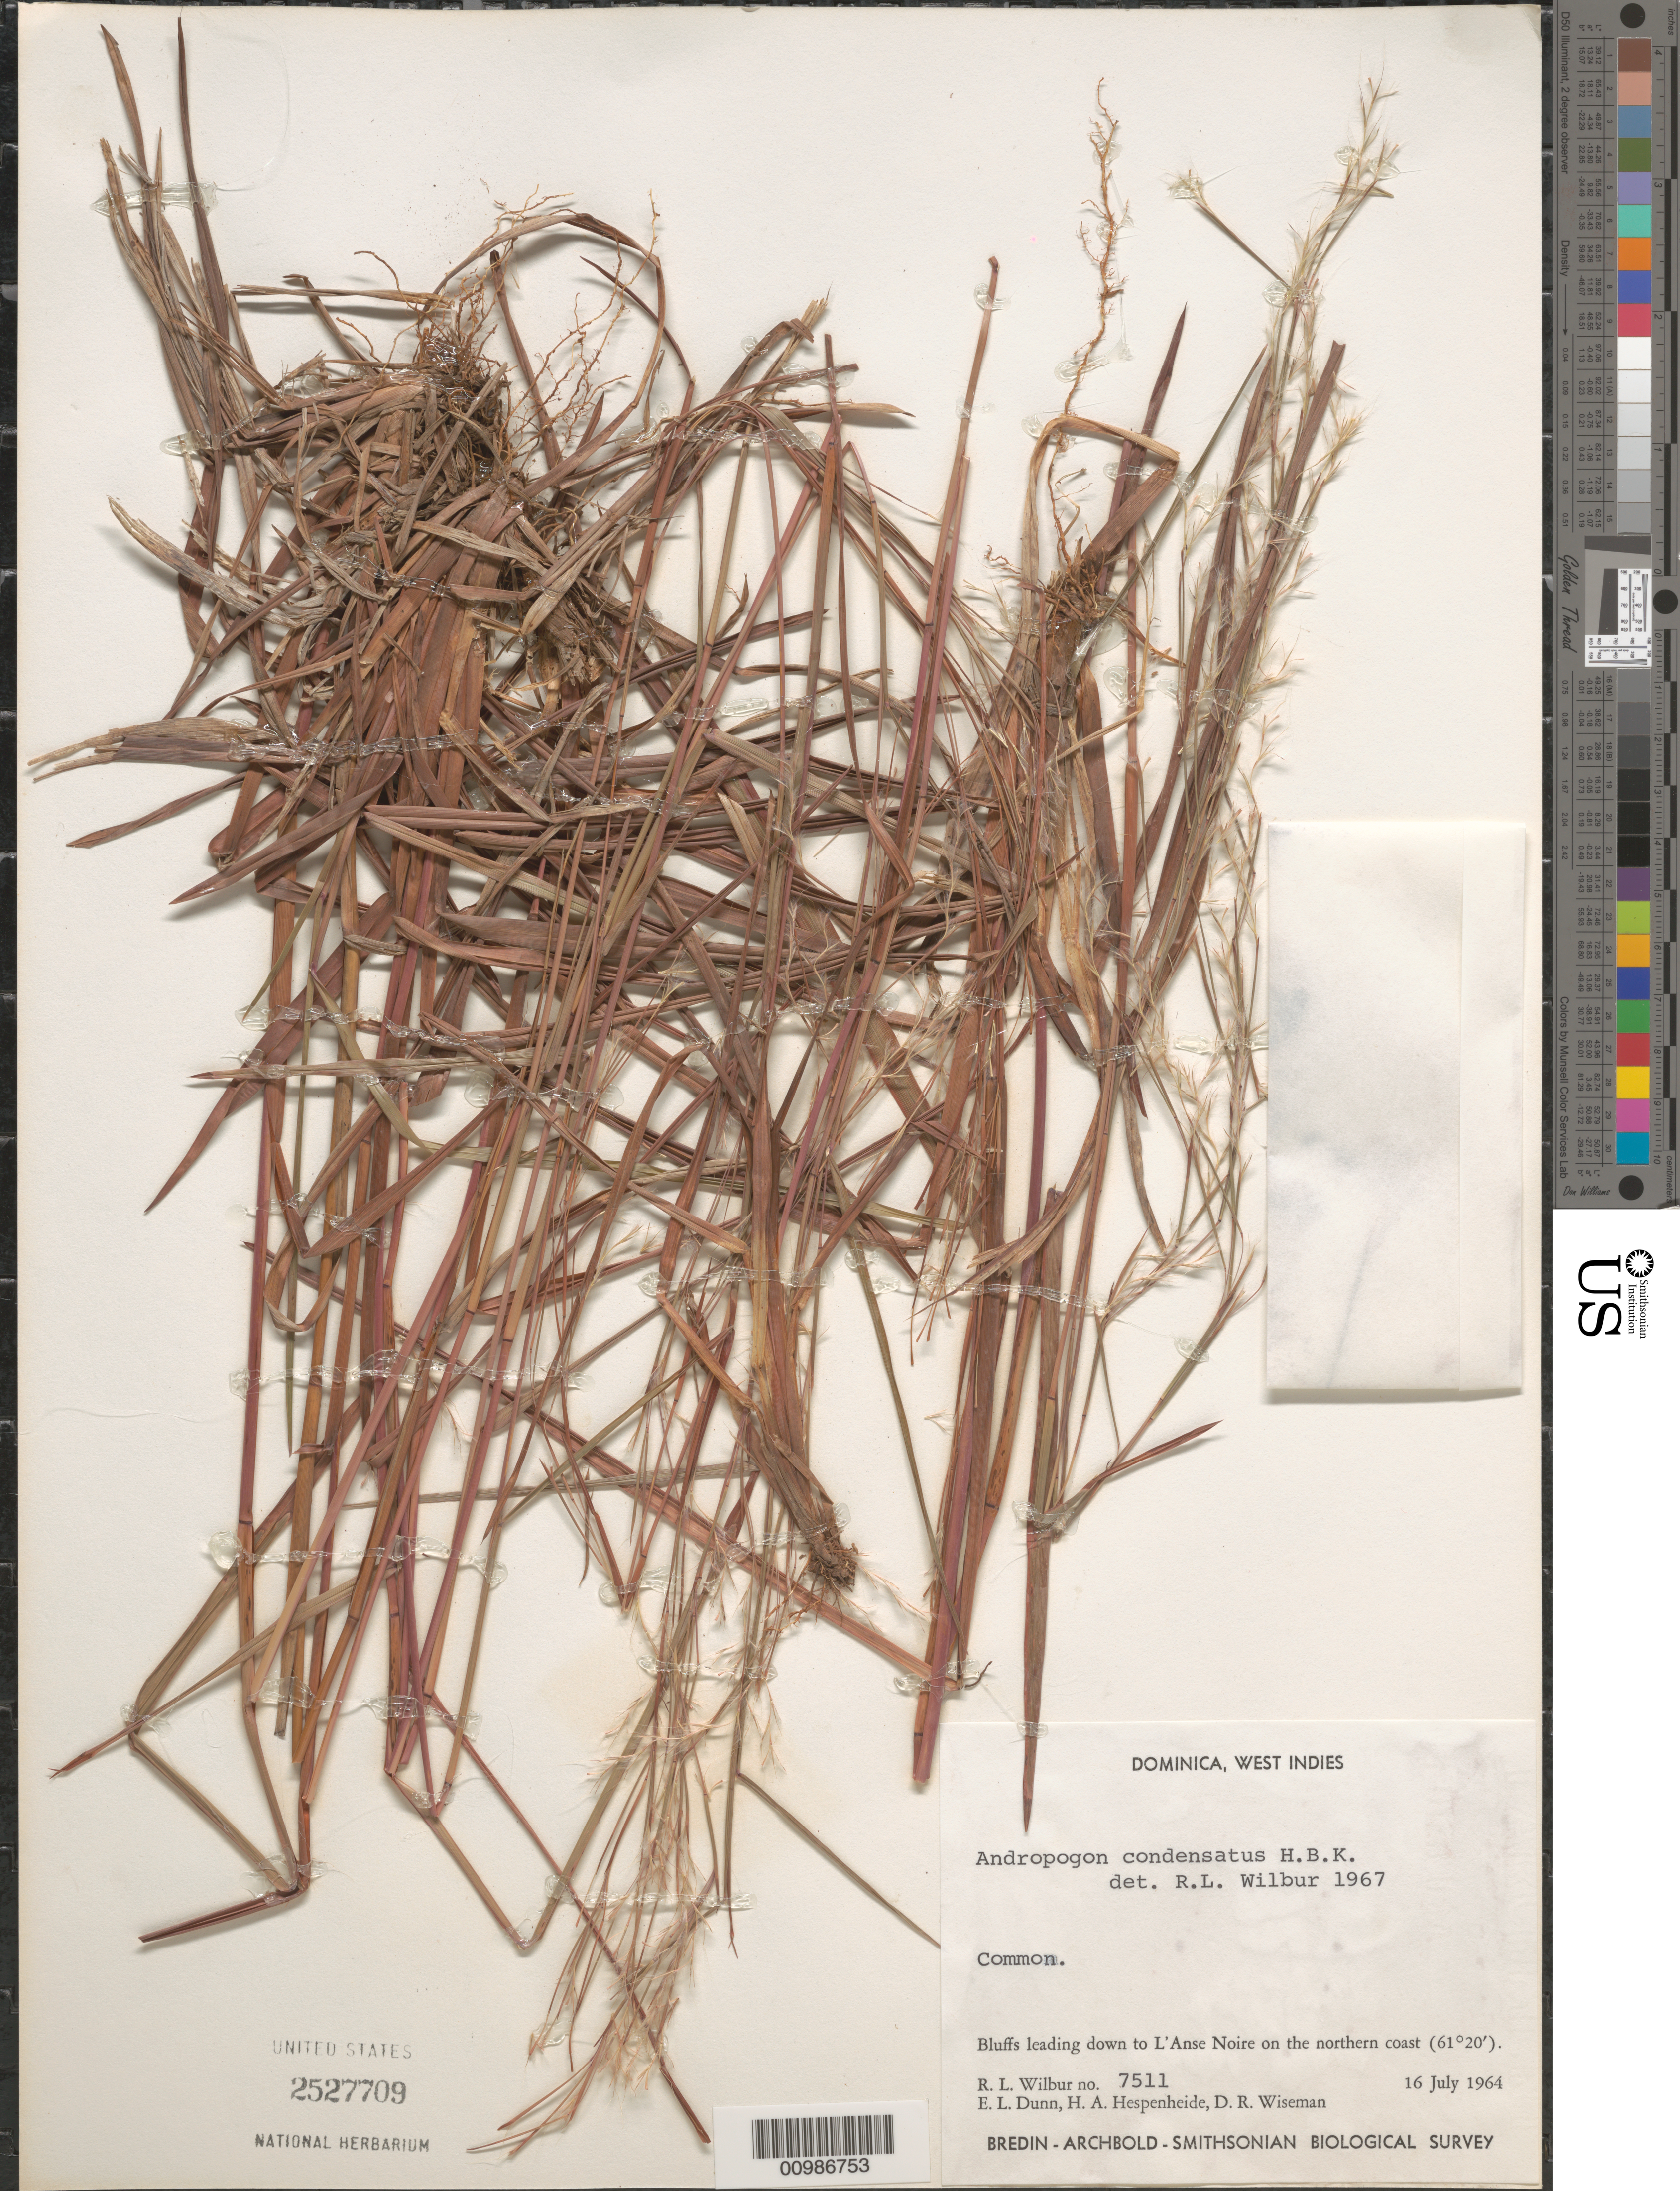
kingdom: Plantae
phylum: Tracheophyta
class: Liliopsida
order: Poales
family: Poaceae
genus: Andropogon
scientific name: Andropogon condensatus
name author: Kunth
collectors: R. L. Wilbur, E. Dunn, H. A. Hespenheide & D. R. Wiseman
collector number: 7511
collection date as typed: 16 Jul 1964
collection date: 1964-07-16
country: Dominica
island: Dominica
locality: near L'Anse Noire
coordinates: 0 N, 0 E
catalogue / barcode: US 2527709